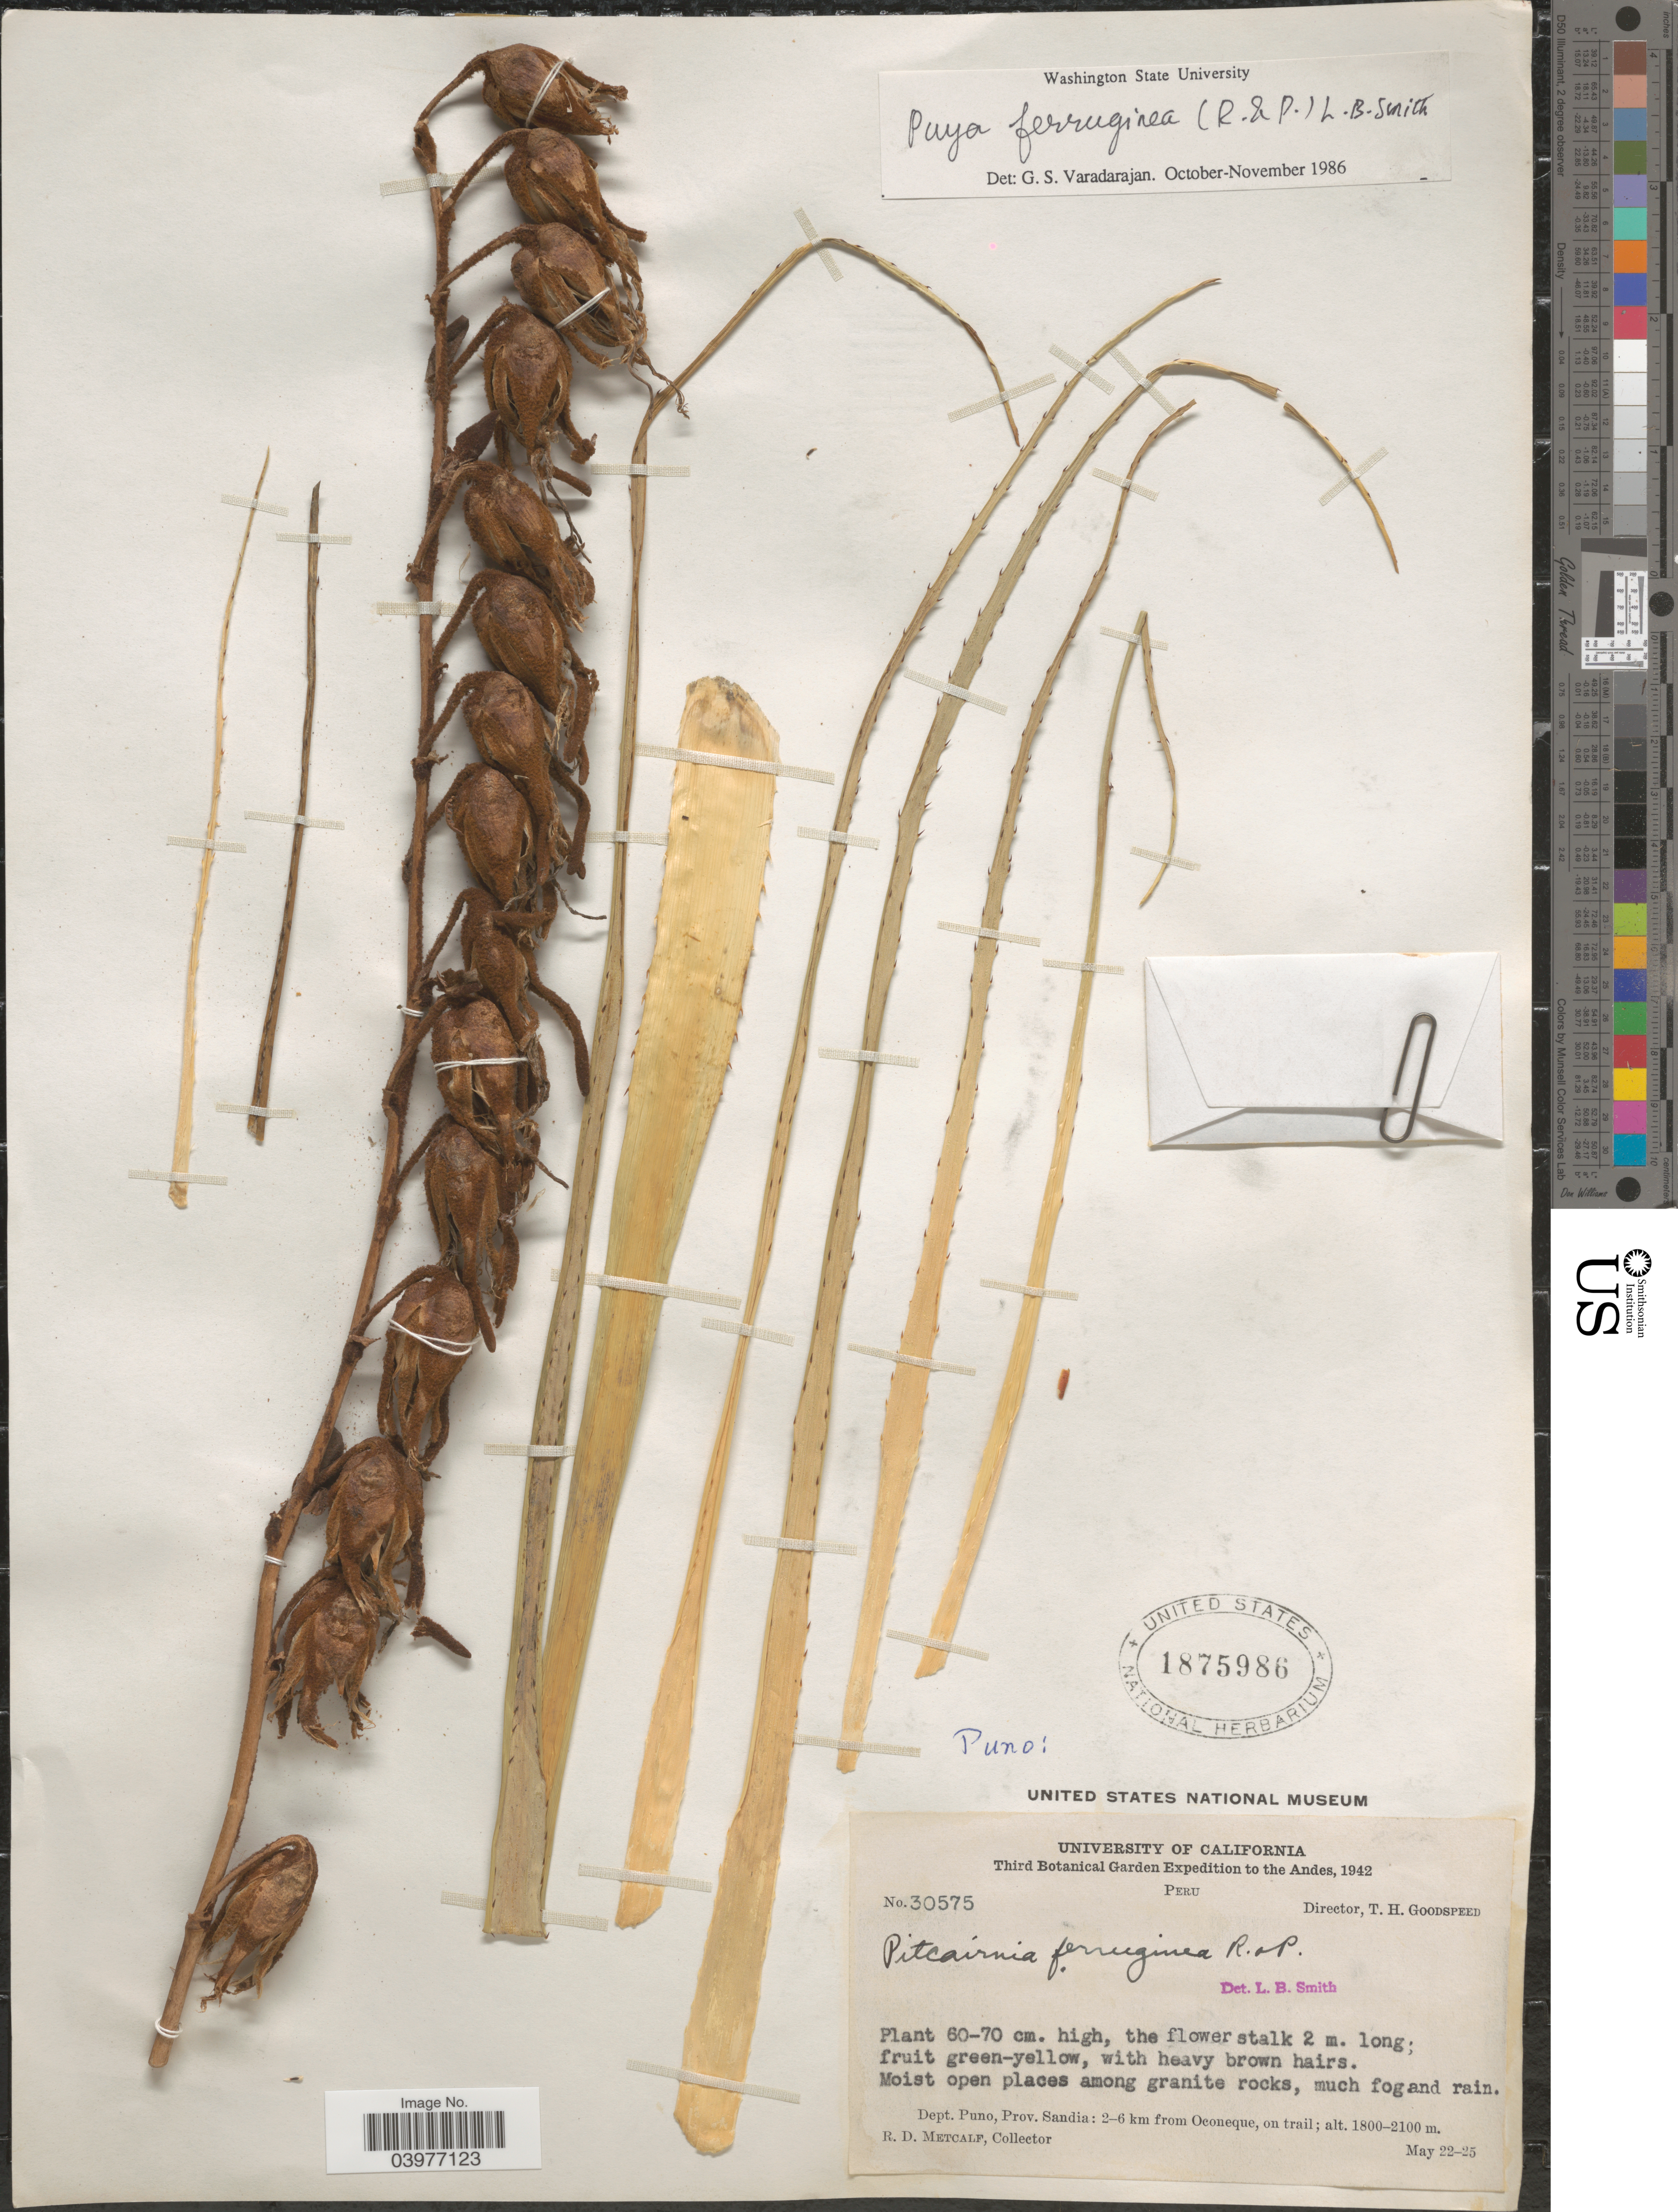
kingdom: Plantae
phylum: Tracheophyta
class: Liliopsida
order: Poales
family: Bromeliaceae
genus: Puya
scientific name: Puya ferruginea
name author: (Ruiz & Pav.) L.B. Sm.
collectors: R. D. Metcalf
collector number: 30575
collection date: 1942-05-22/1942-05-25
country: Peru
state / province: Puno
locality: The Andes. Dept. Puno, Prov. Sandia: 2-6 km from Oconeque, on trail.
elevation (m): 1800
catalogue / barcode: US 1875986